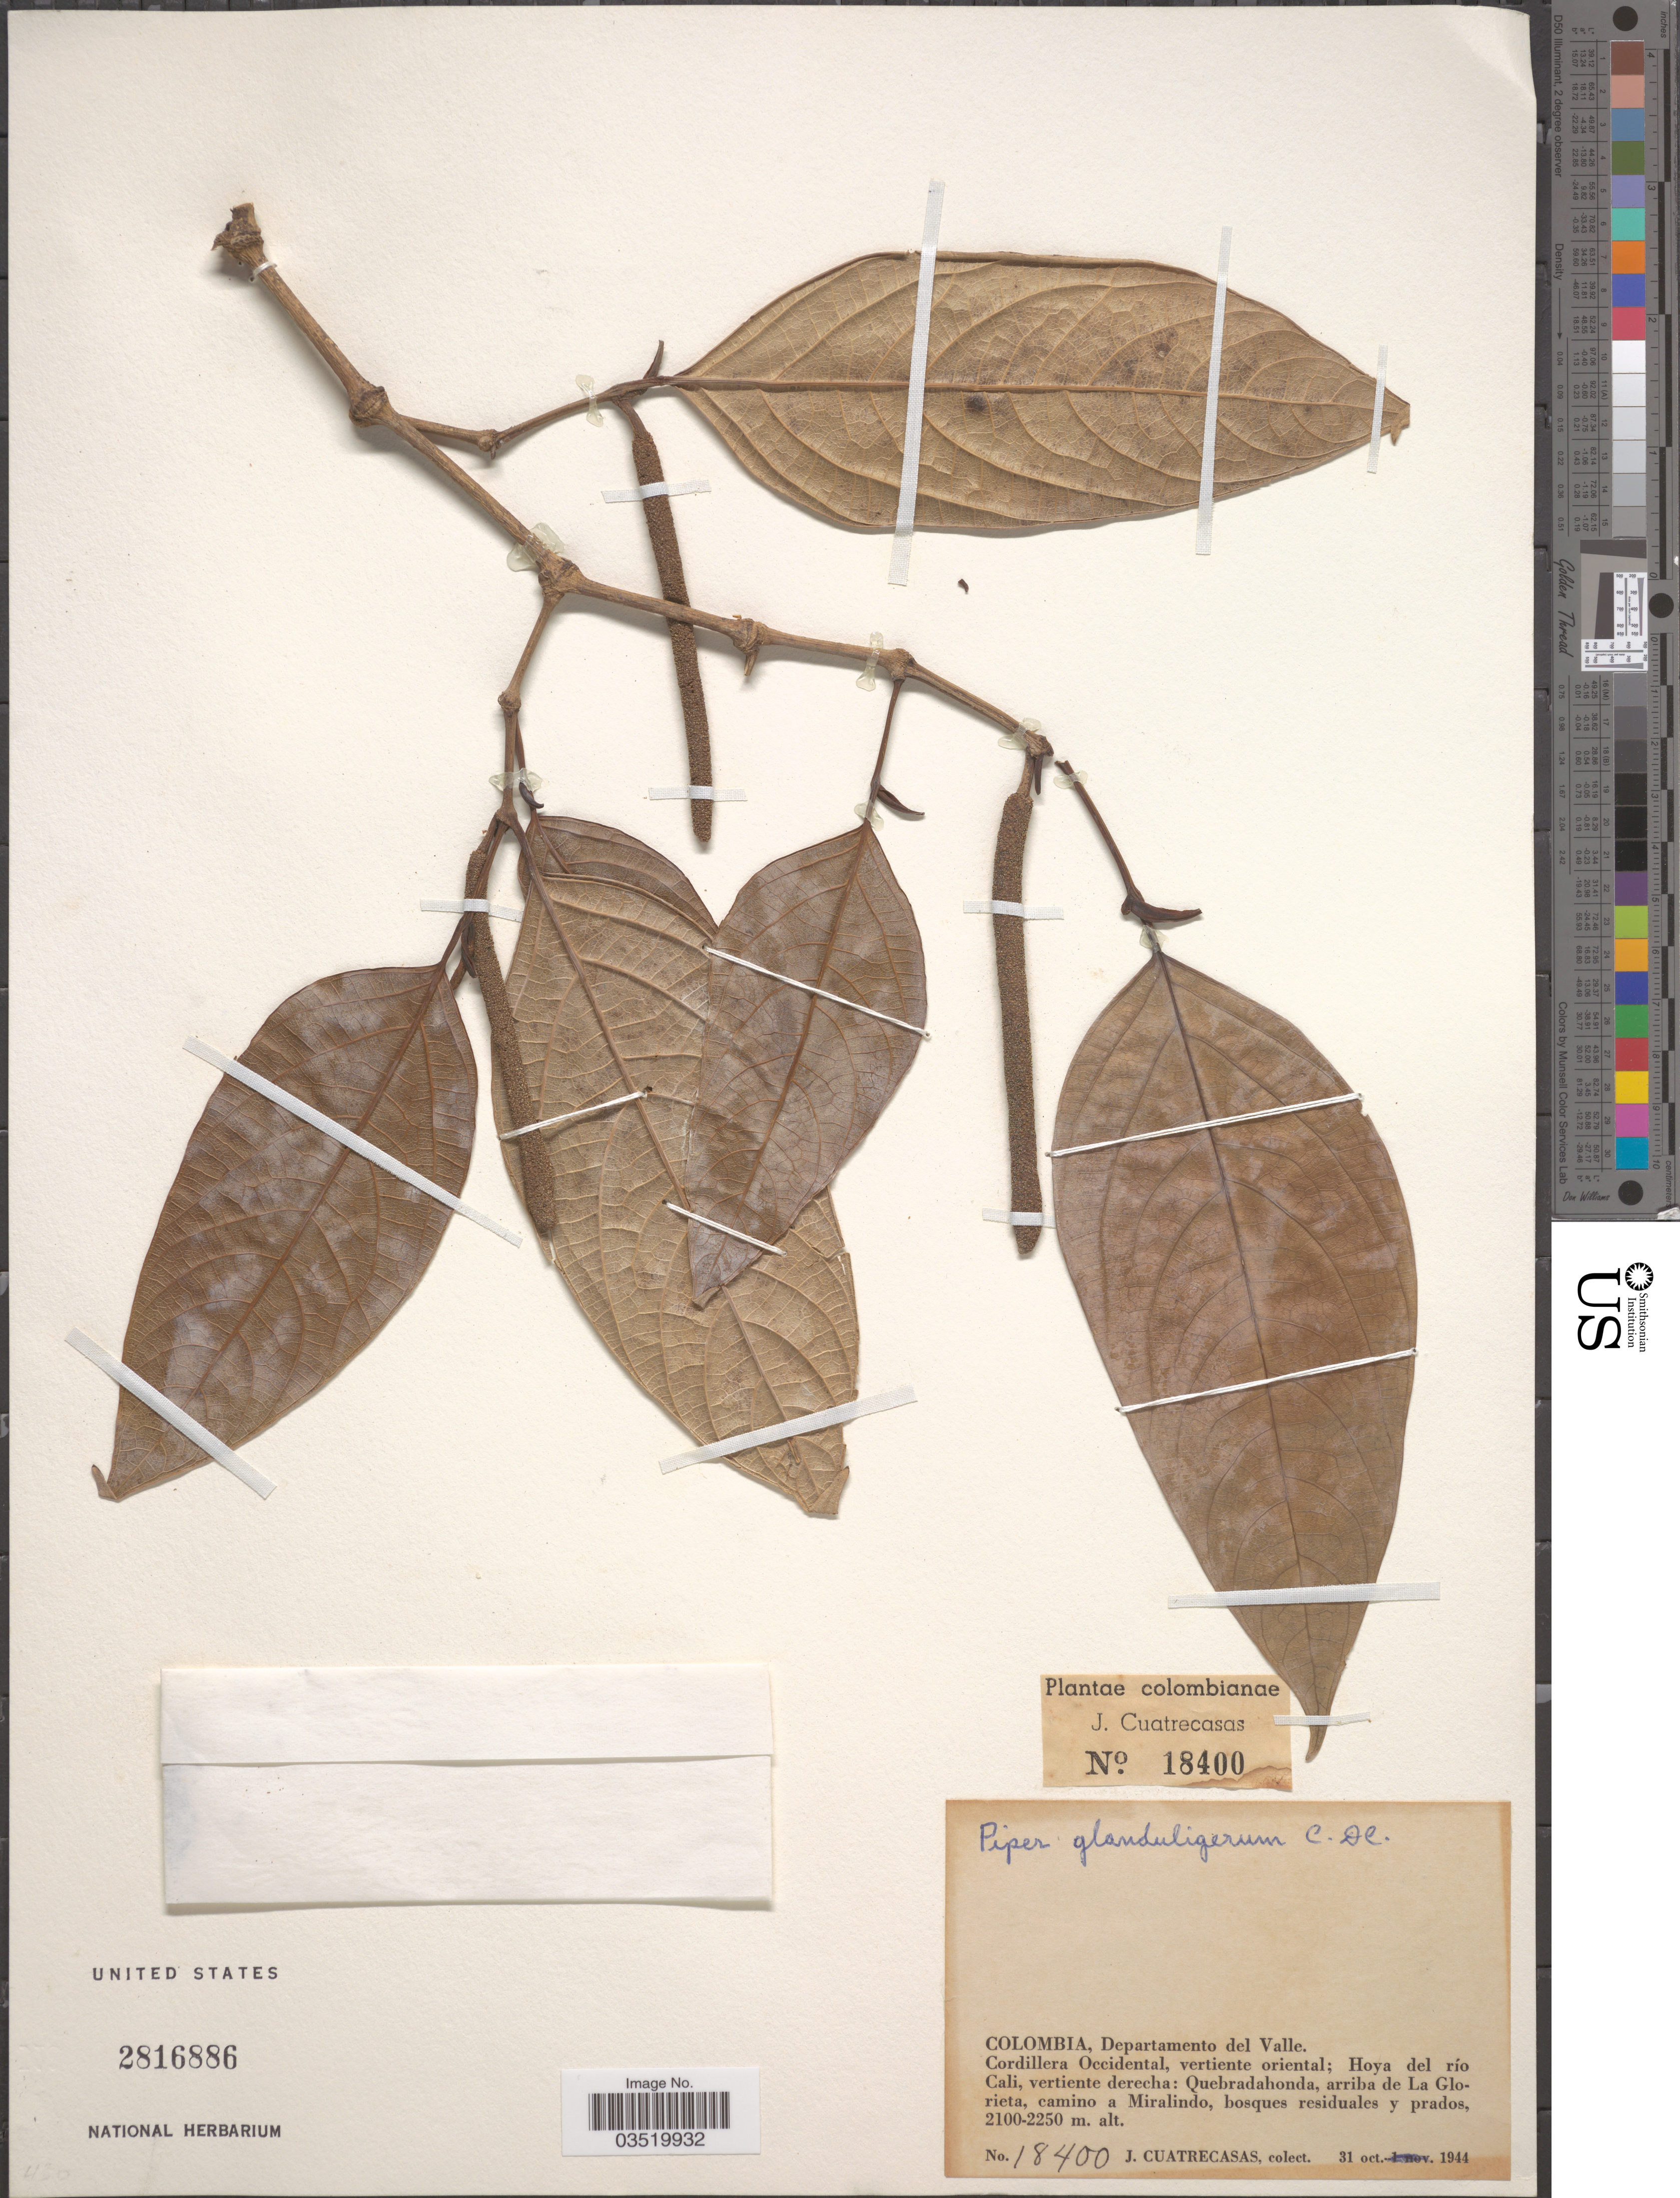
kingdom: Plantae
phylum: Tracheophyta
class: Magnoliopsida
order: Piperales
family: Piperaceae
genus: Piper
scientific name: Piper glanduligerum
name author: C. DC.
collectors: J. Cuatrecasas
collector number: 18400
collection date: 1944-10-31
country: Colombia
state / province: Valle del Cauca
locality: Departamento del Valle. Cordillera Occidental, vertiente derecha: Quebradahonda, arriba de La Glorieta, camino a Miralindo, bosques residuales y prados.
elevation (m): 2100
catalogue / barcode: US 2816886